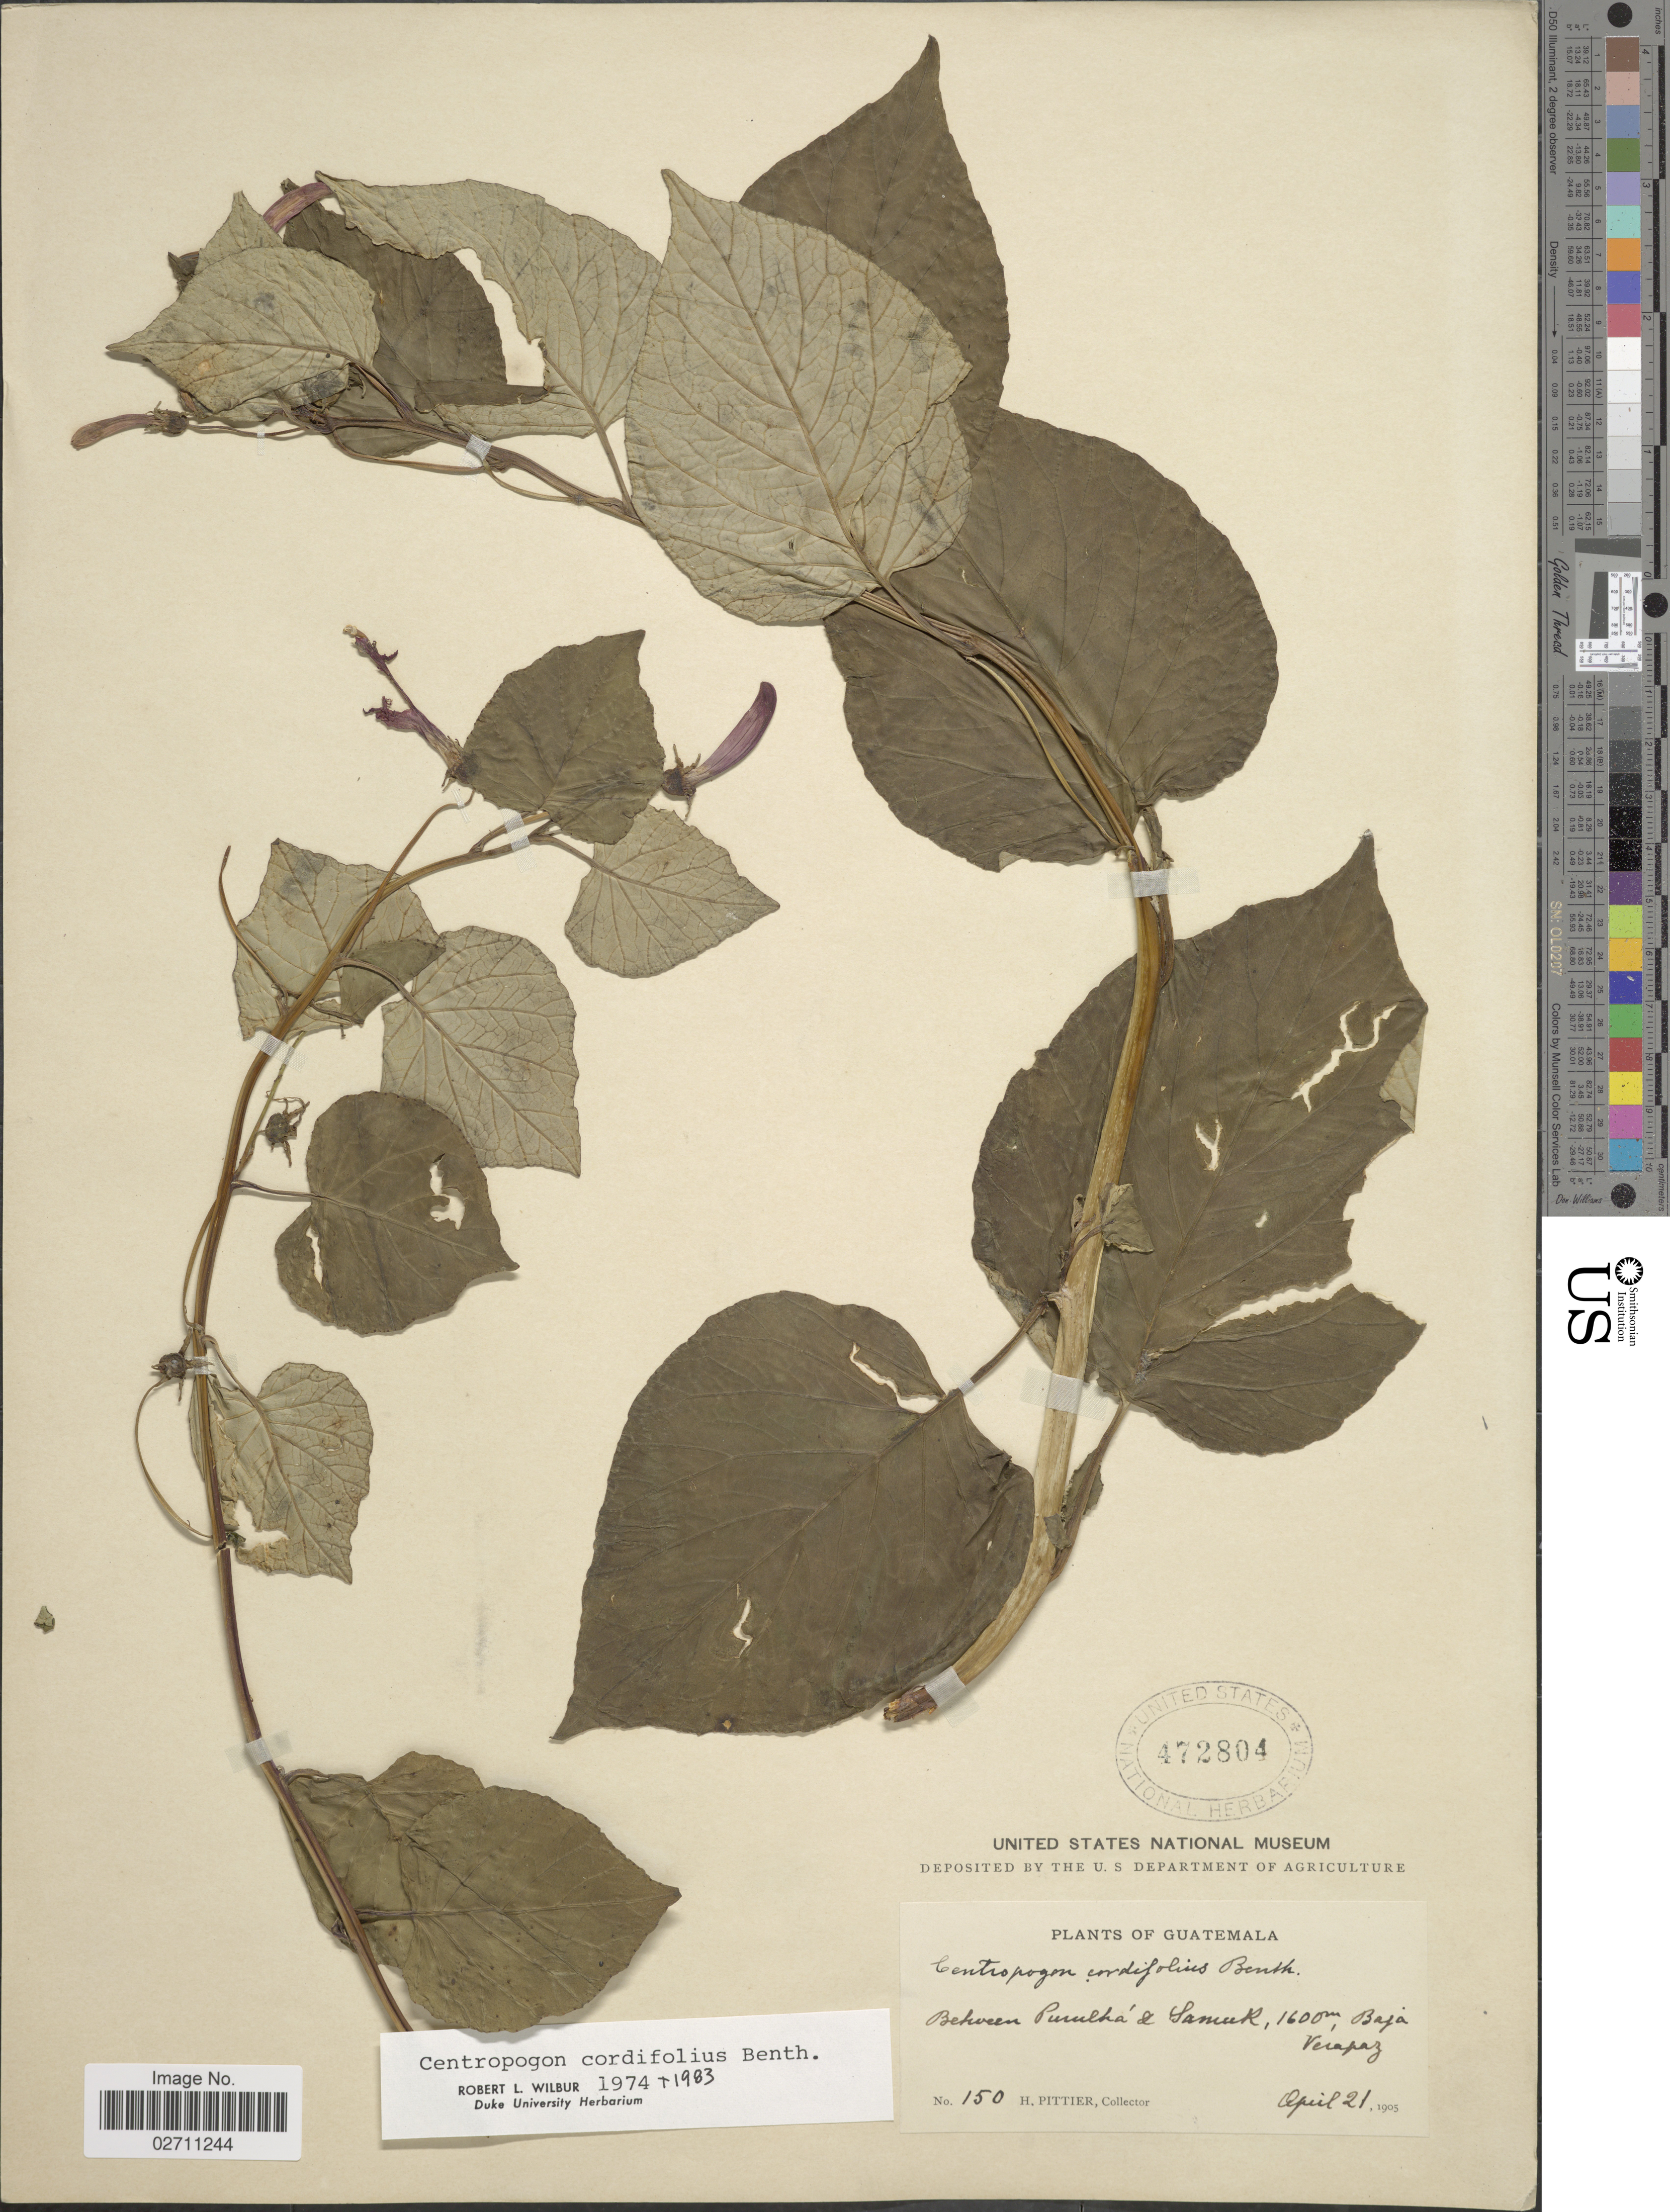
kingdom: Plantae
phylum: Tracheophyta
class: Magnoliopsida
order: Asterales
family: Campanulaceae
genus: Centropogon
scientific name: Centropogon cordifolius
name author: Benth.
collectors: H. F. Pittier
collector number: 150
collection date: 1905-04-21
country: Guatemala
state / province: Baja Verapaz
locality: Between Purulhá & Samuk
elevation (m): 1600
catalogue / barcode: US 472804